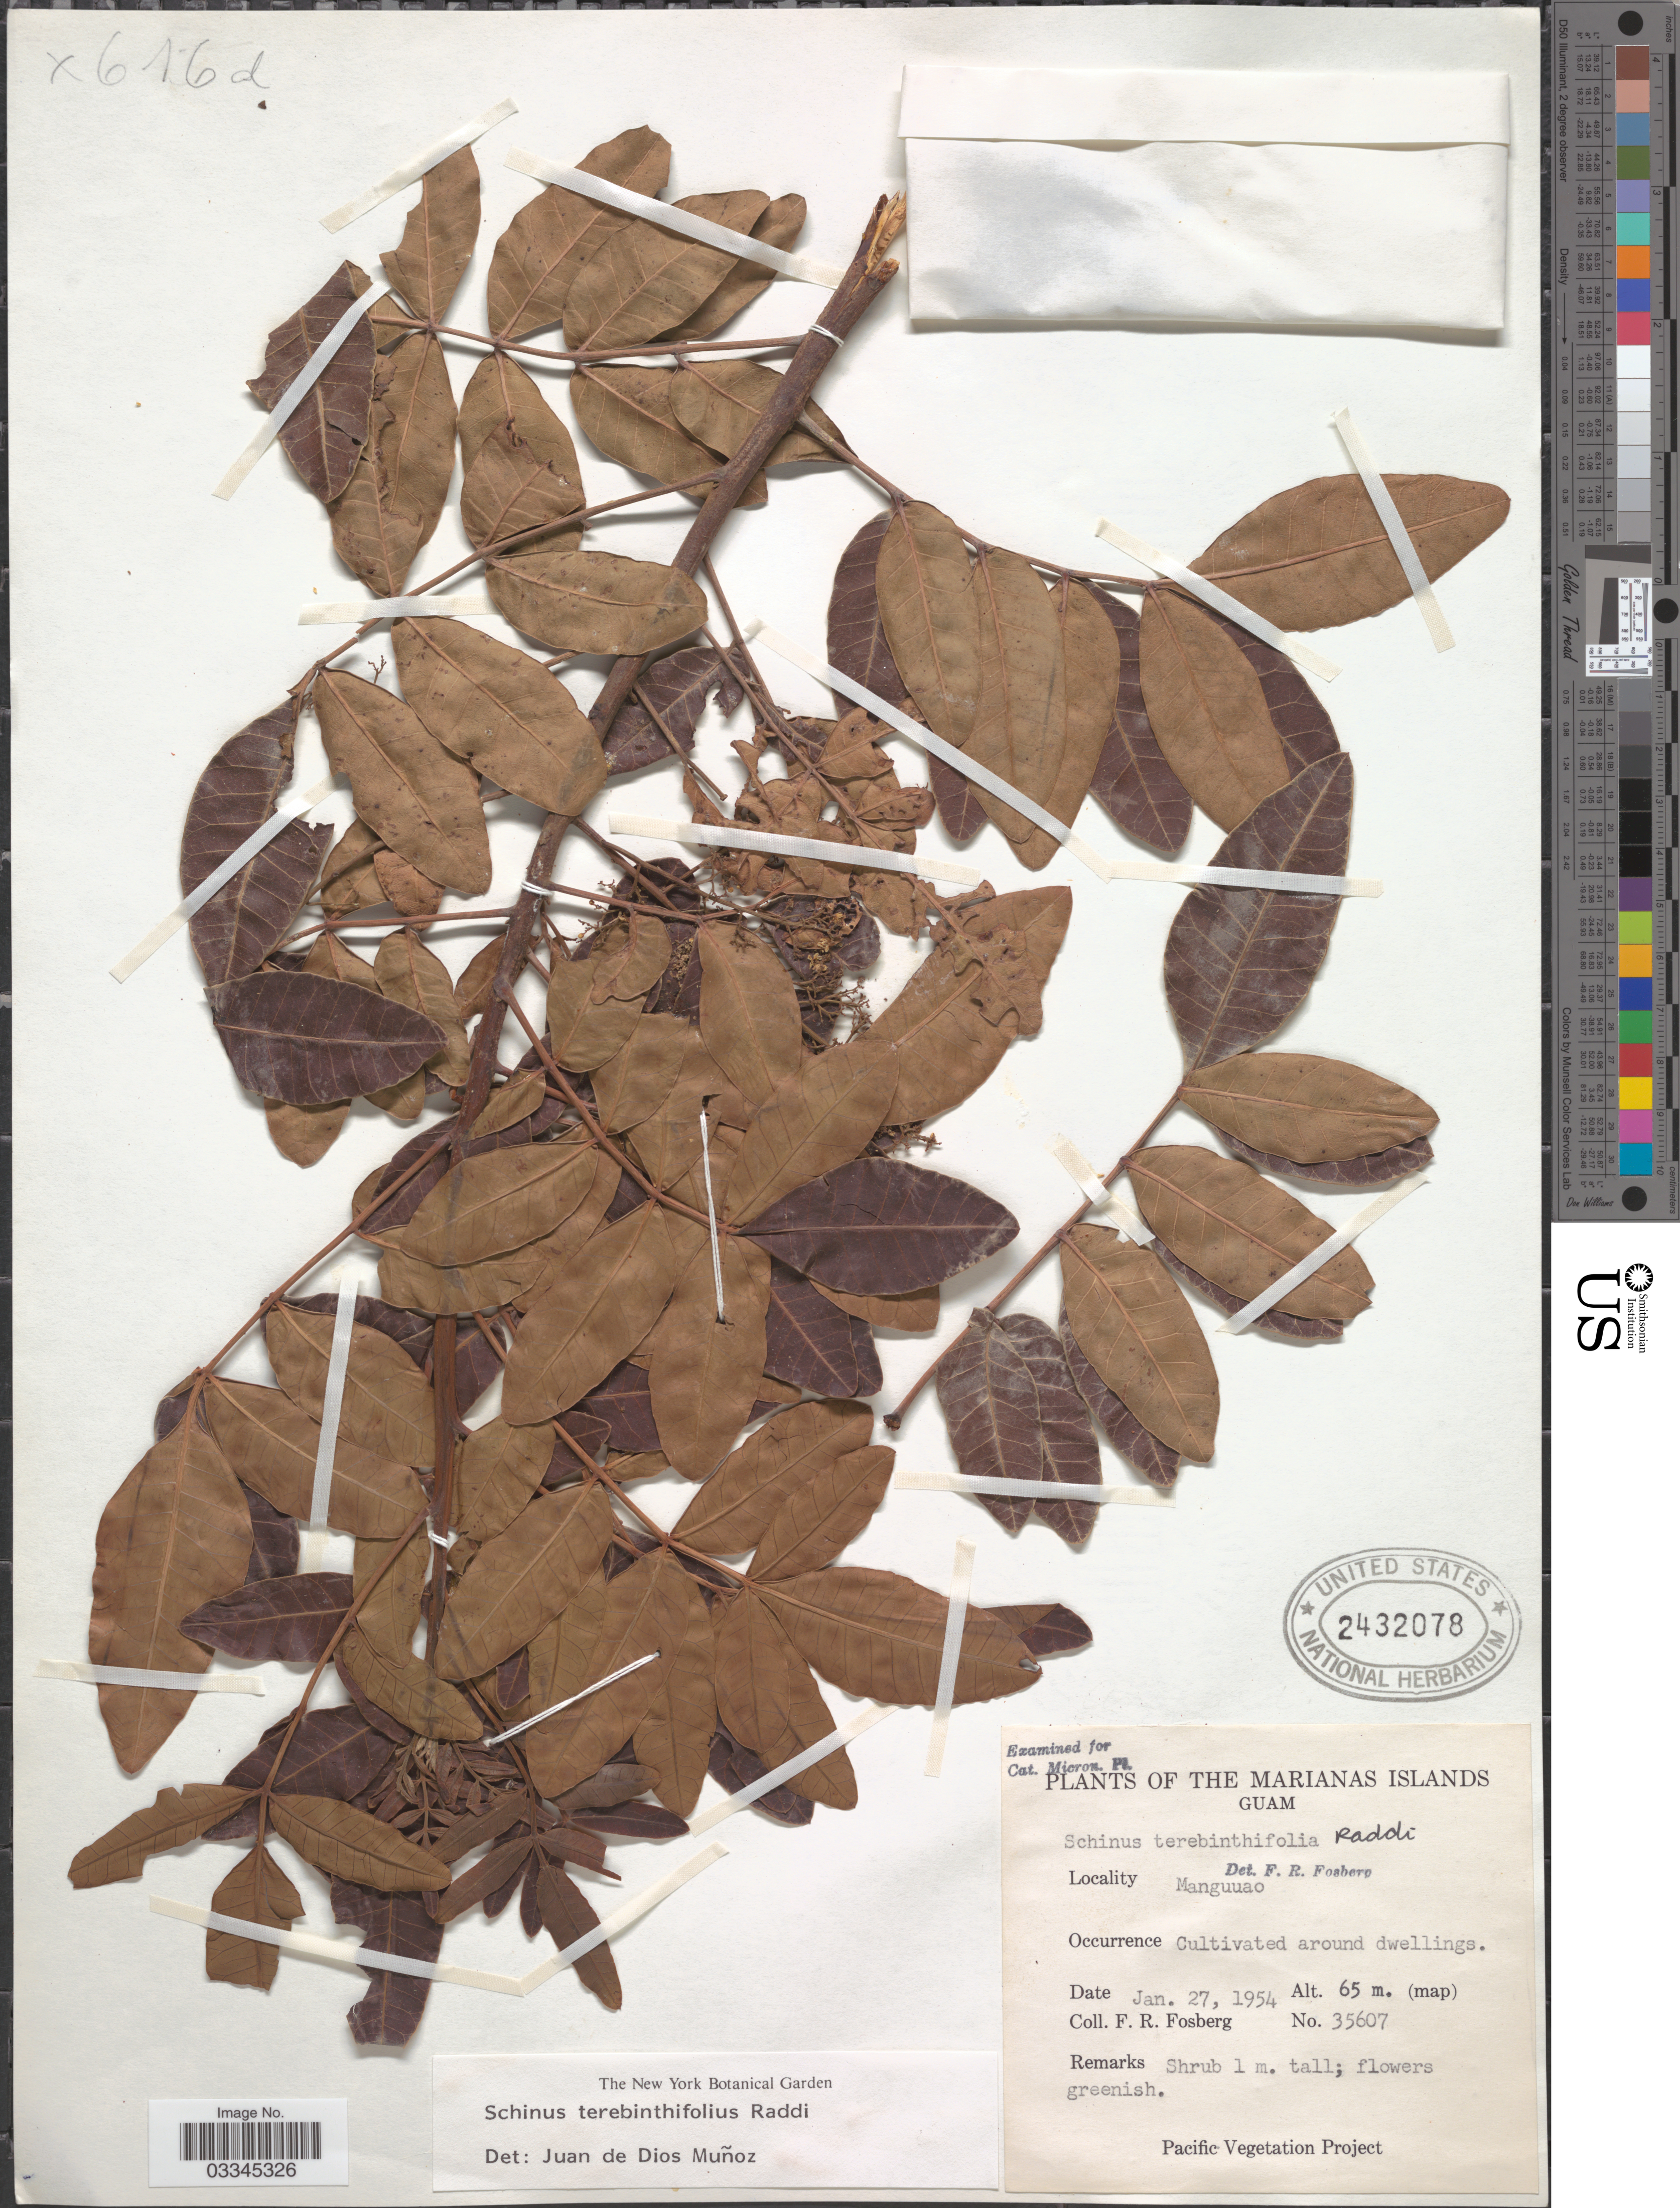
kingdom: Plantae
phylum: Tracheophyta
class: Magnoliopsida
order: Sapindales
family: Anacardiaceae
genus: Schinus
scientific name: Schinus terebinthifolia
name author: Raddi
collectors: F. R. Fosberg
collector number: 35607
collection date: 1954-01-27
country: Guam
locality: The Marianas Islands. Manguuao.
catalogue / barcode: US 2432078